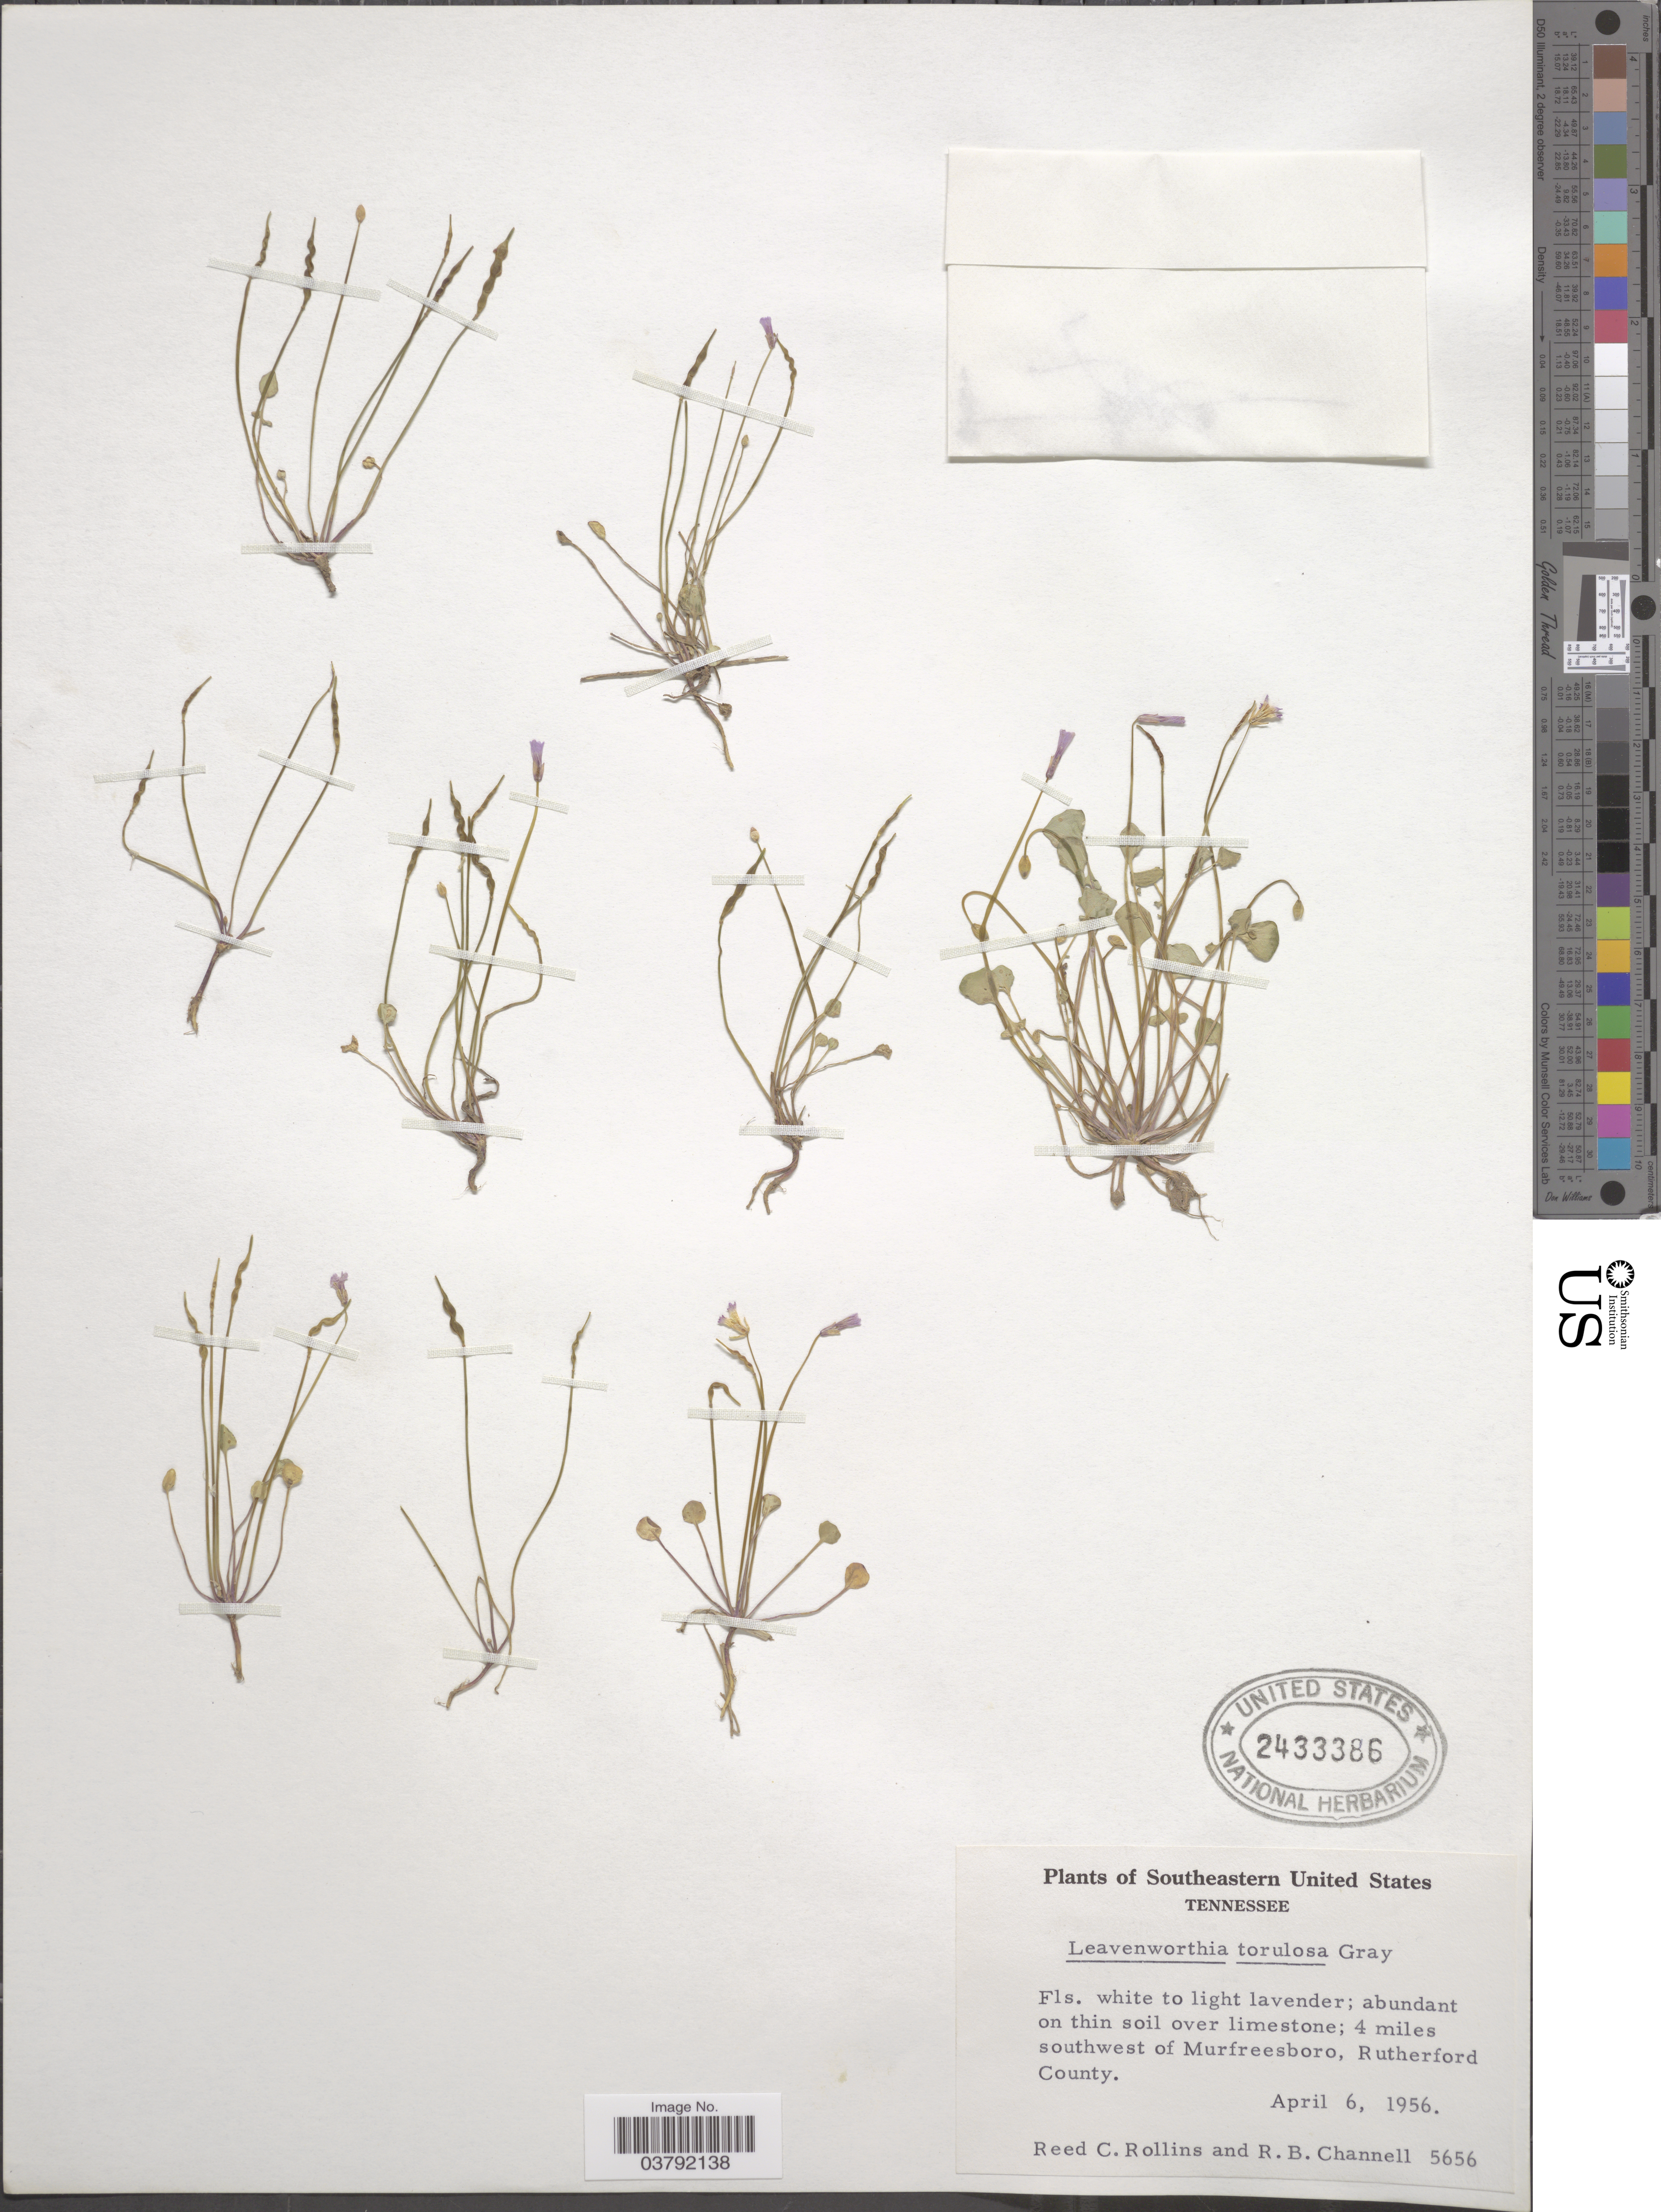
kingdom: Plantae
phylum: Tracheophyta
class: Magnoliopsida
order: Brassicales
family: Brassicaceae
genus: Leavenworthia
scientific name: Leavenworthia torulosa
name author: A. Gray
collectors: R. C. Rollins & R. B. Channell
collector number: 5656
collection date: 1956-04-06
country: United States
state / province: Tennessee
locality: Southeastern United States. 4 miles southwest of Murfreesboro, Rutherford County.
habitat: abundant on thin soil over limestone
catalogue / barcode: US 2433386